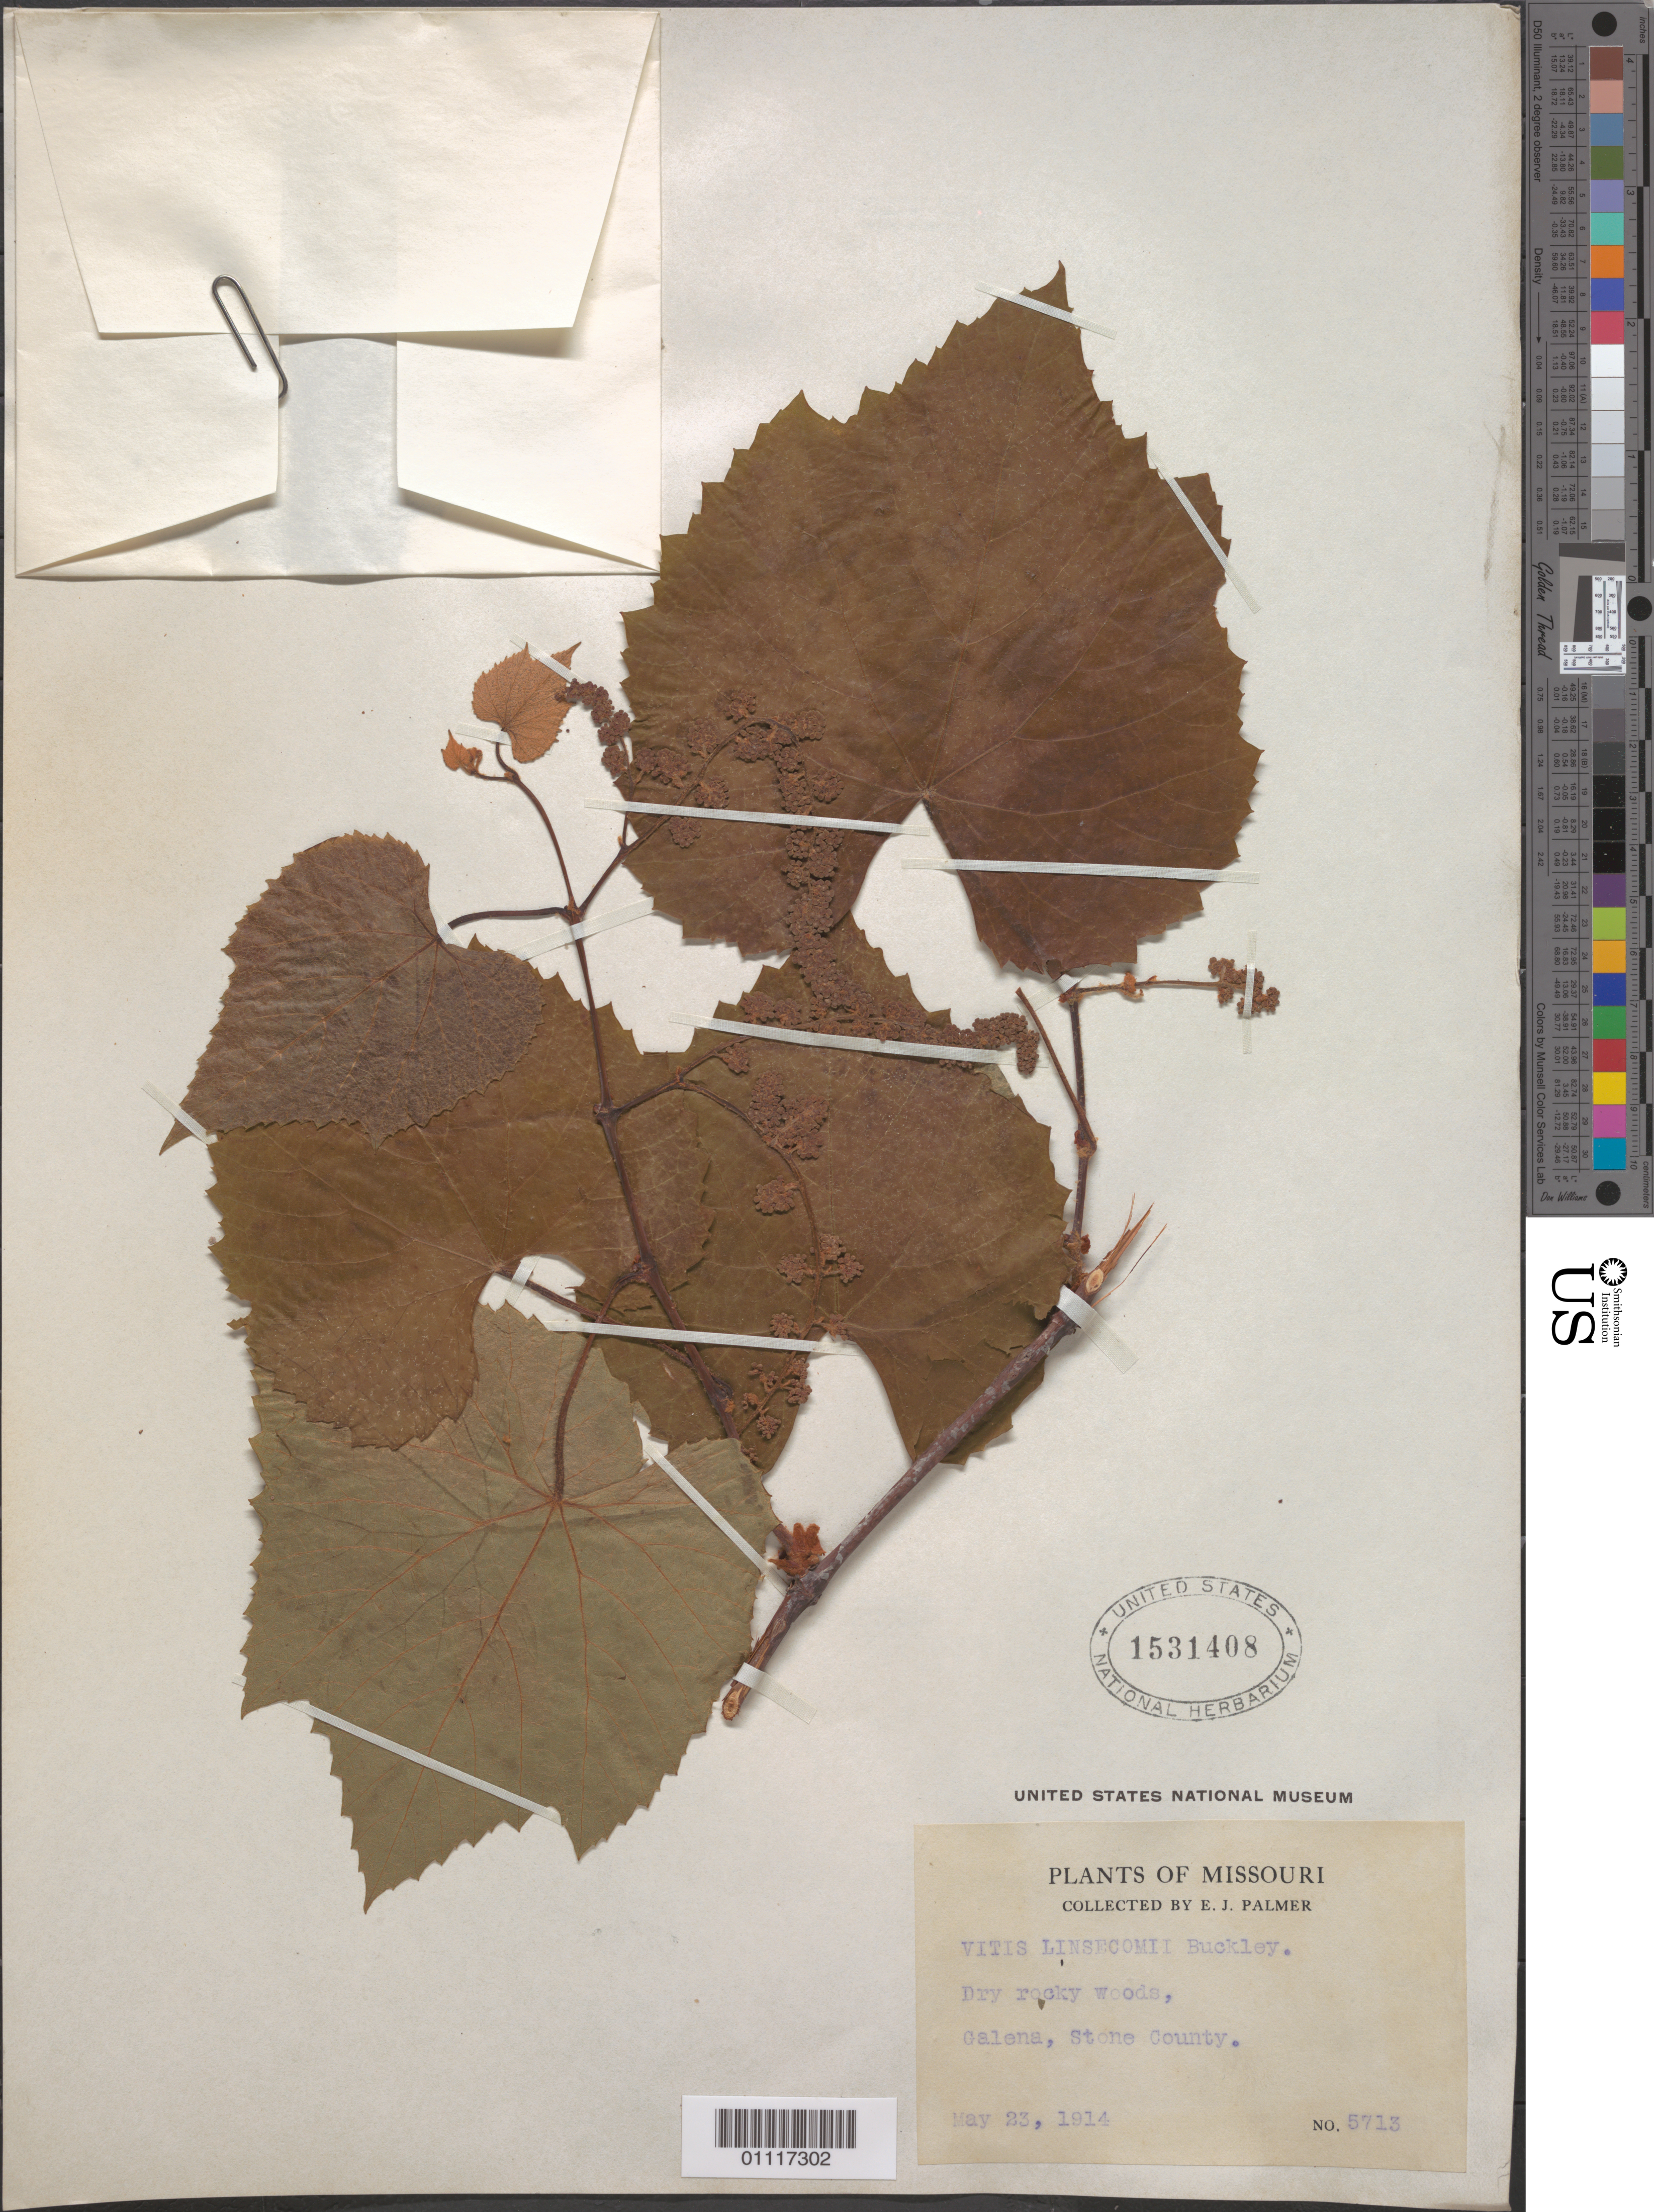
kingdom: Plantae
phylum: Tracheophyta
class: Magnoliopsida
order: Vitales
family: Vitaceae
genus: Vitis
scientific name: Vitis linsecomii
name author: Buckley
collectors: E. J. Palmer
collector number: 5713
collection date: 1914-05-23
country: United States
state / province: Missouri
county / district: Stone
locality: Galena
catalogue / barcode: US 1531408